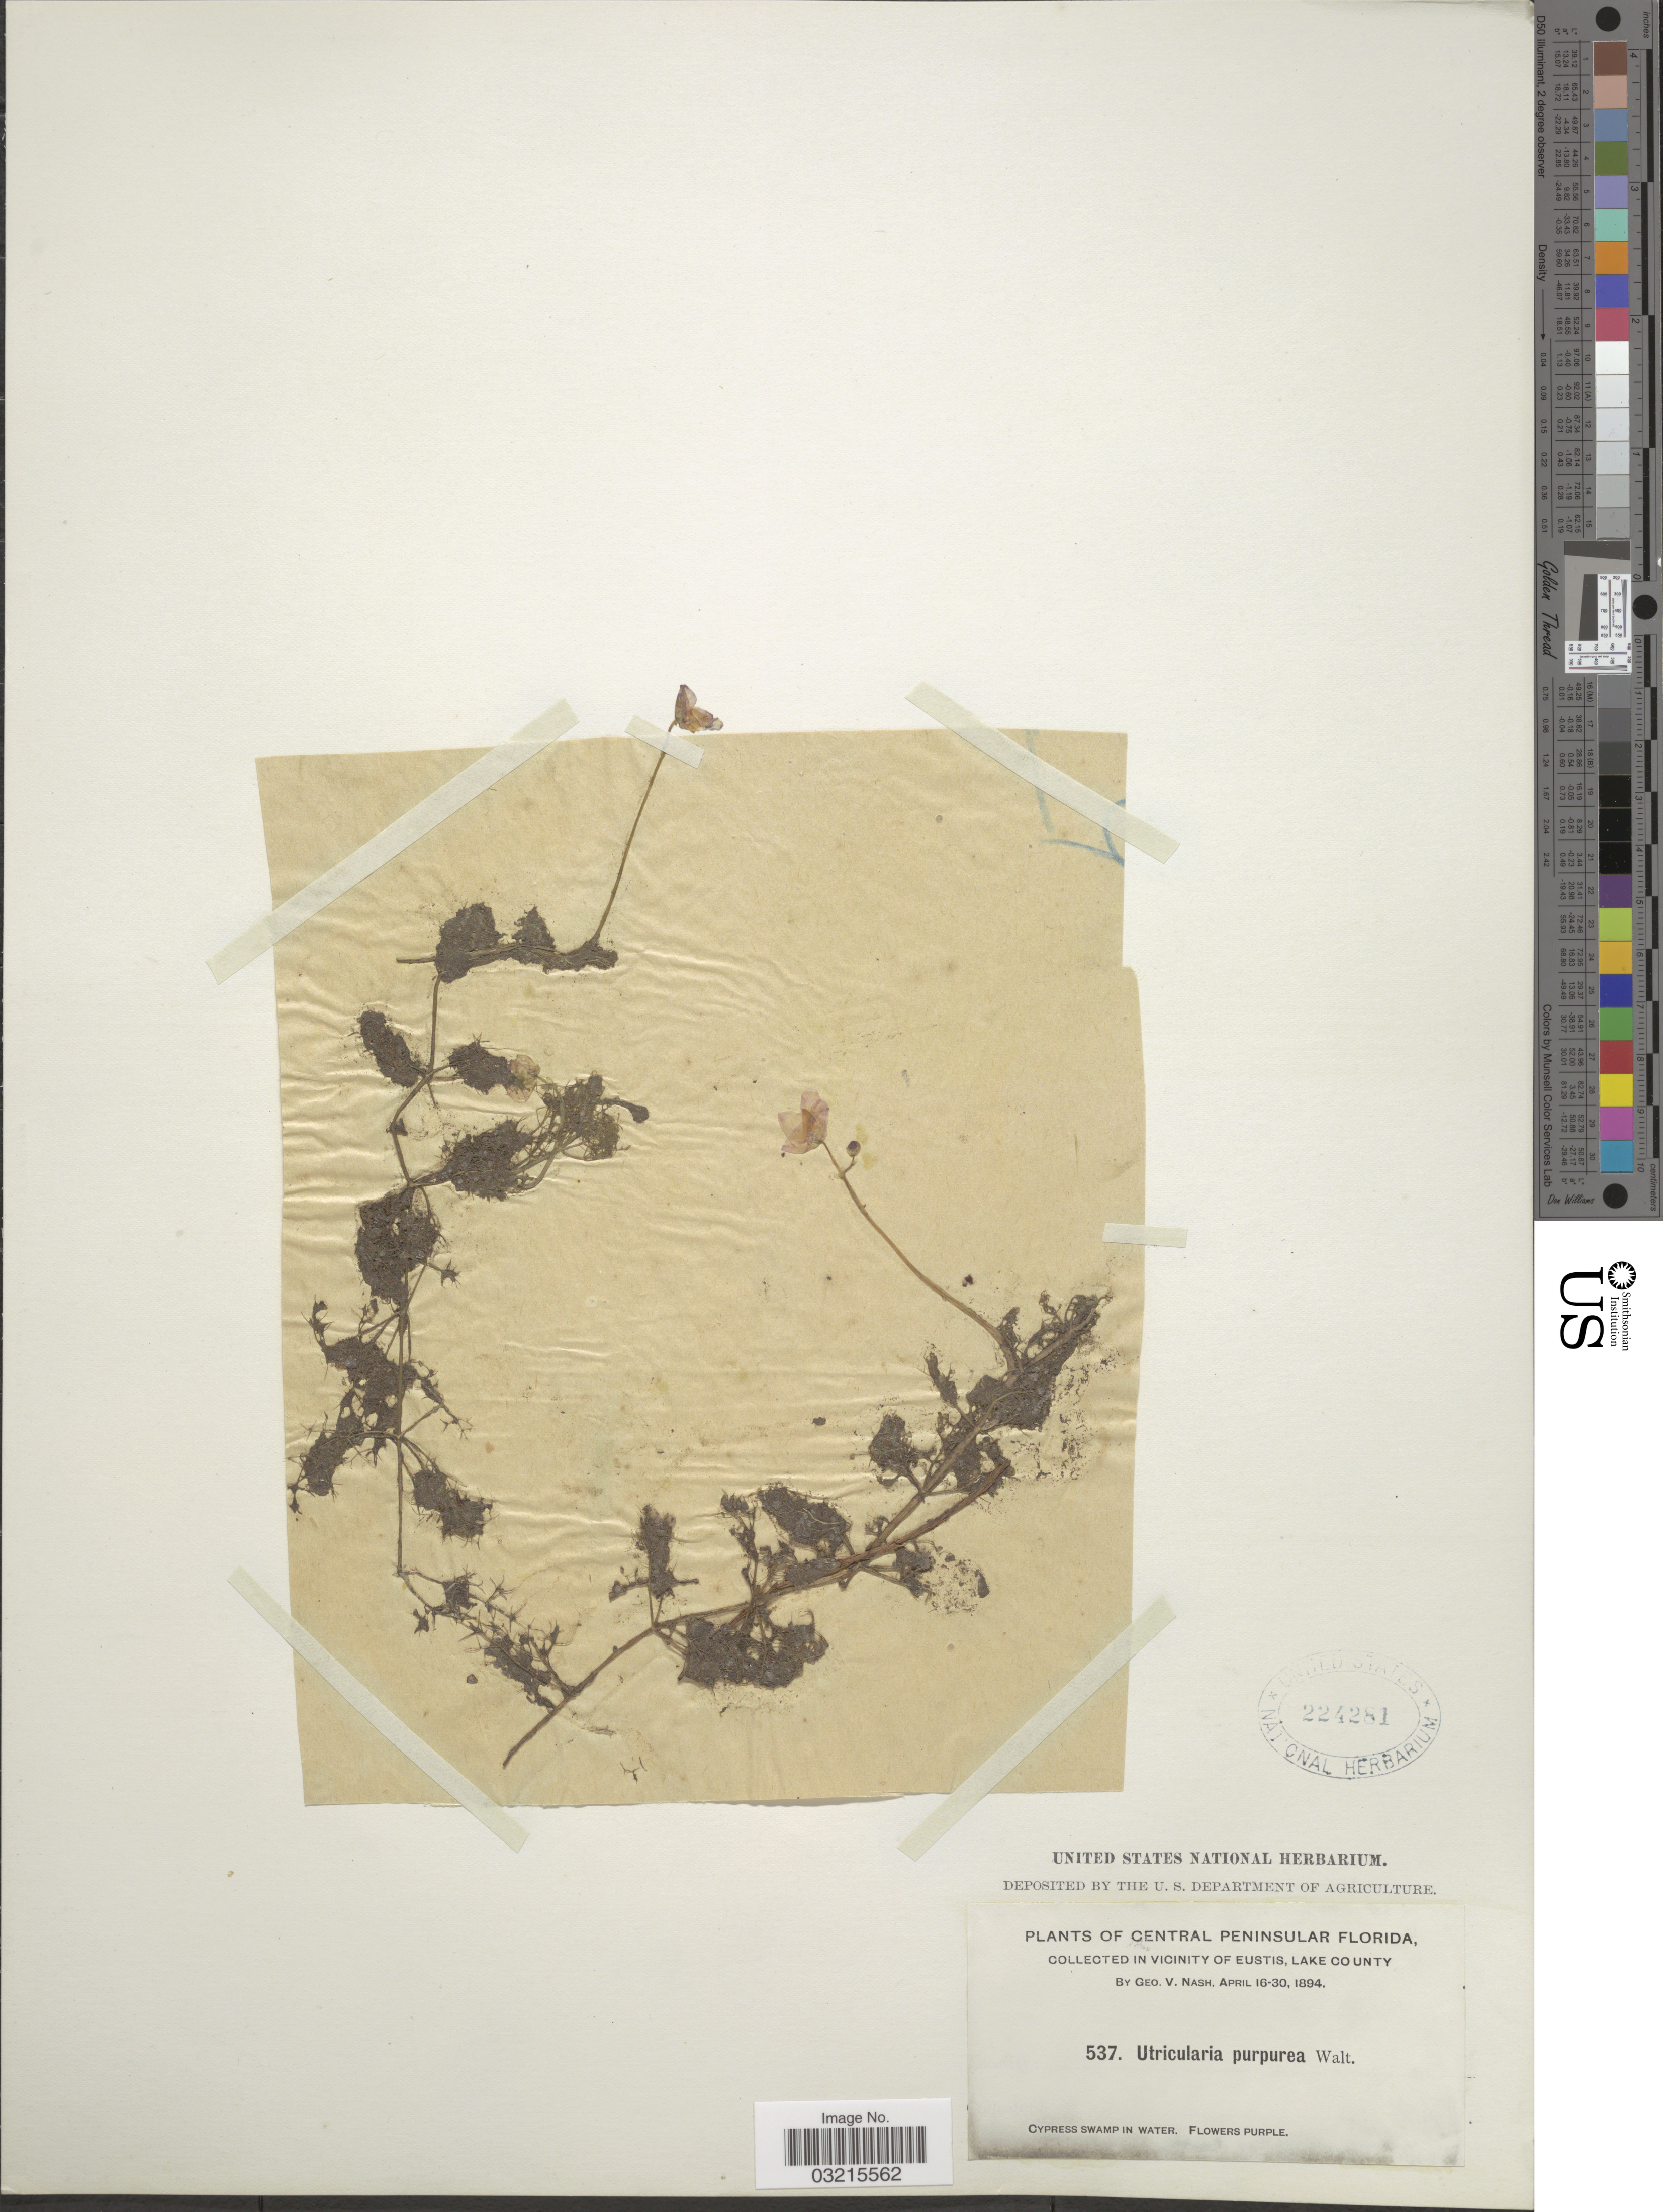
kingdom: Plantae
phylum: Tracheophyta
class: Magnoliopsida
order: Lamiales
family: Lentibulariaceae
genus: Utricularia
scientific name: Utricularia purpurea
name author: Walter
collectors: G. V. Nash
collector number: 537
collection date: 1894-04-16/1894-04-30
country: United States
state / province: Florida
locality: Central Peninsular Florida, in vicinity of Eustis, Lake County.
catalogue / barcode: US 224281